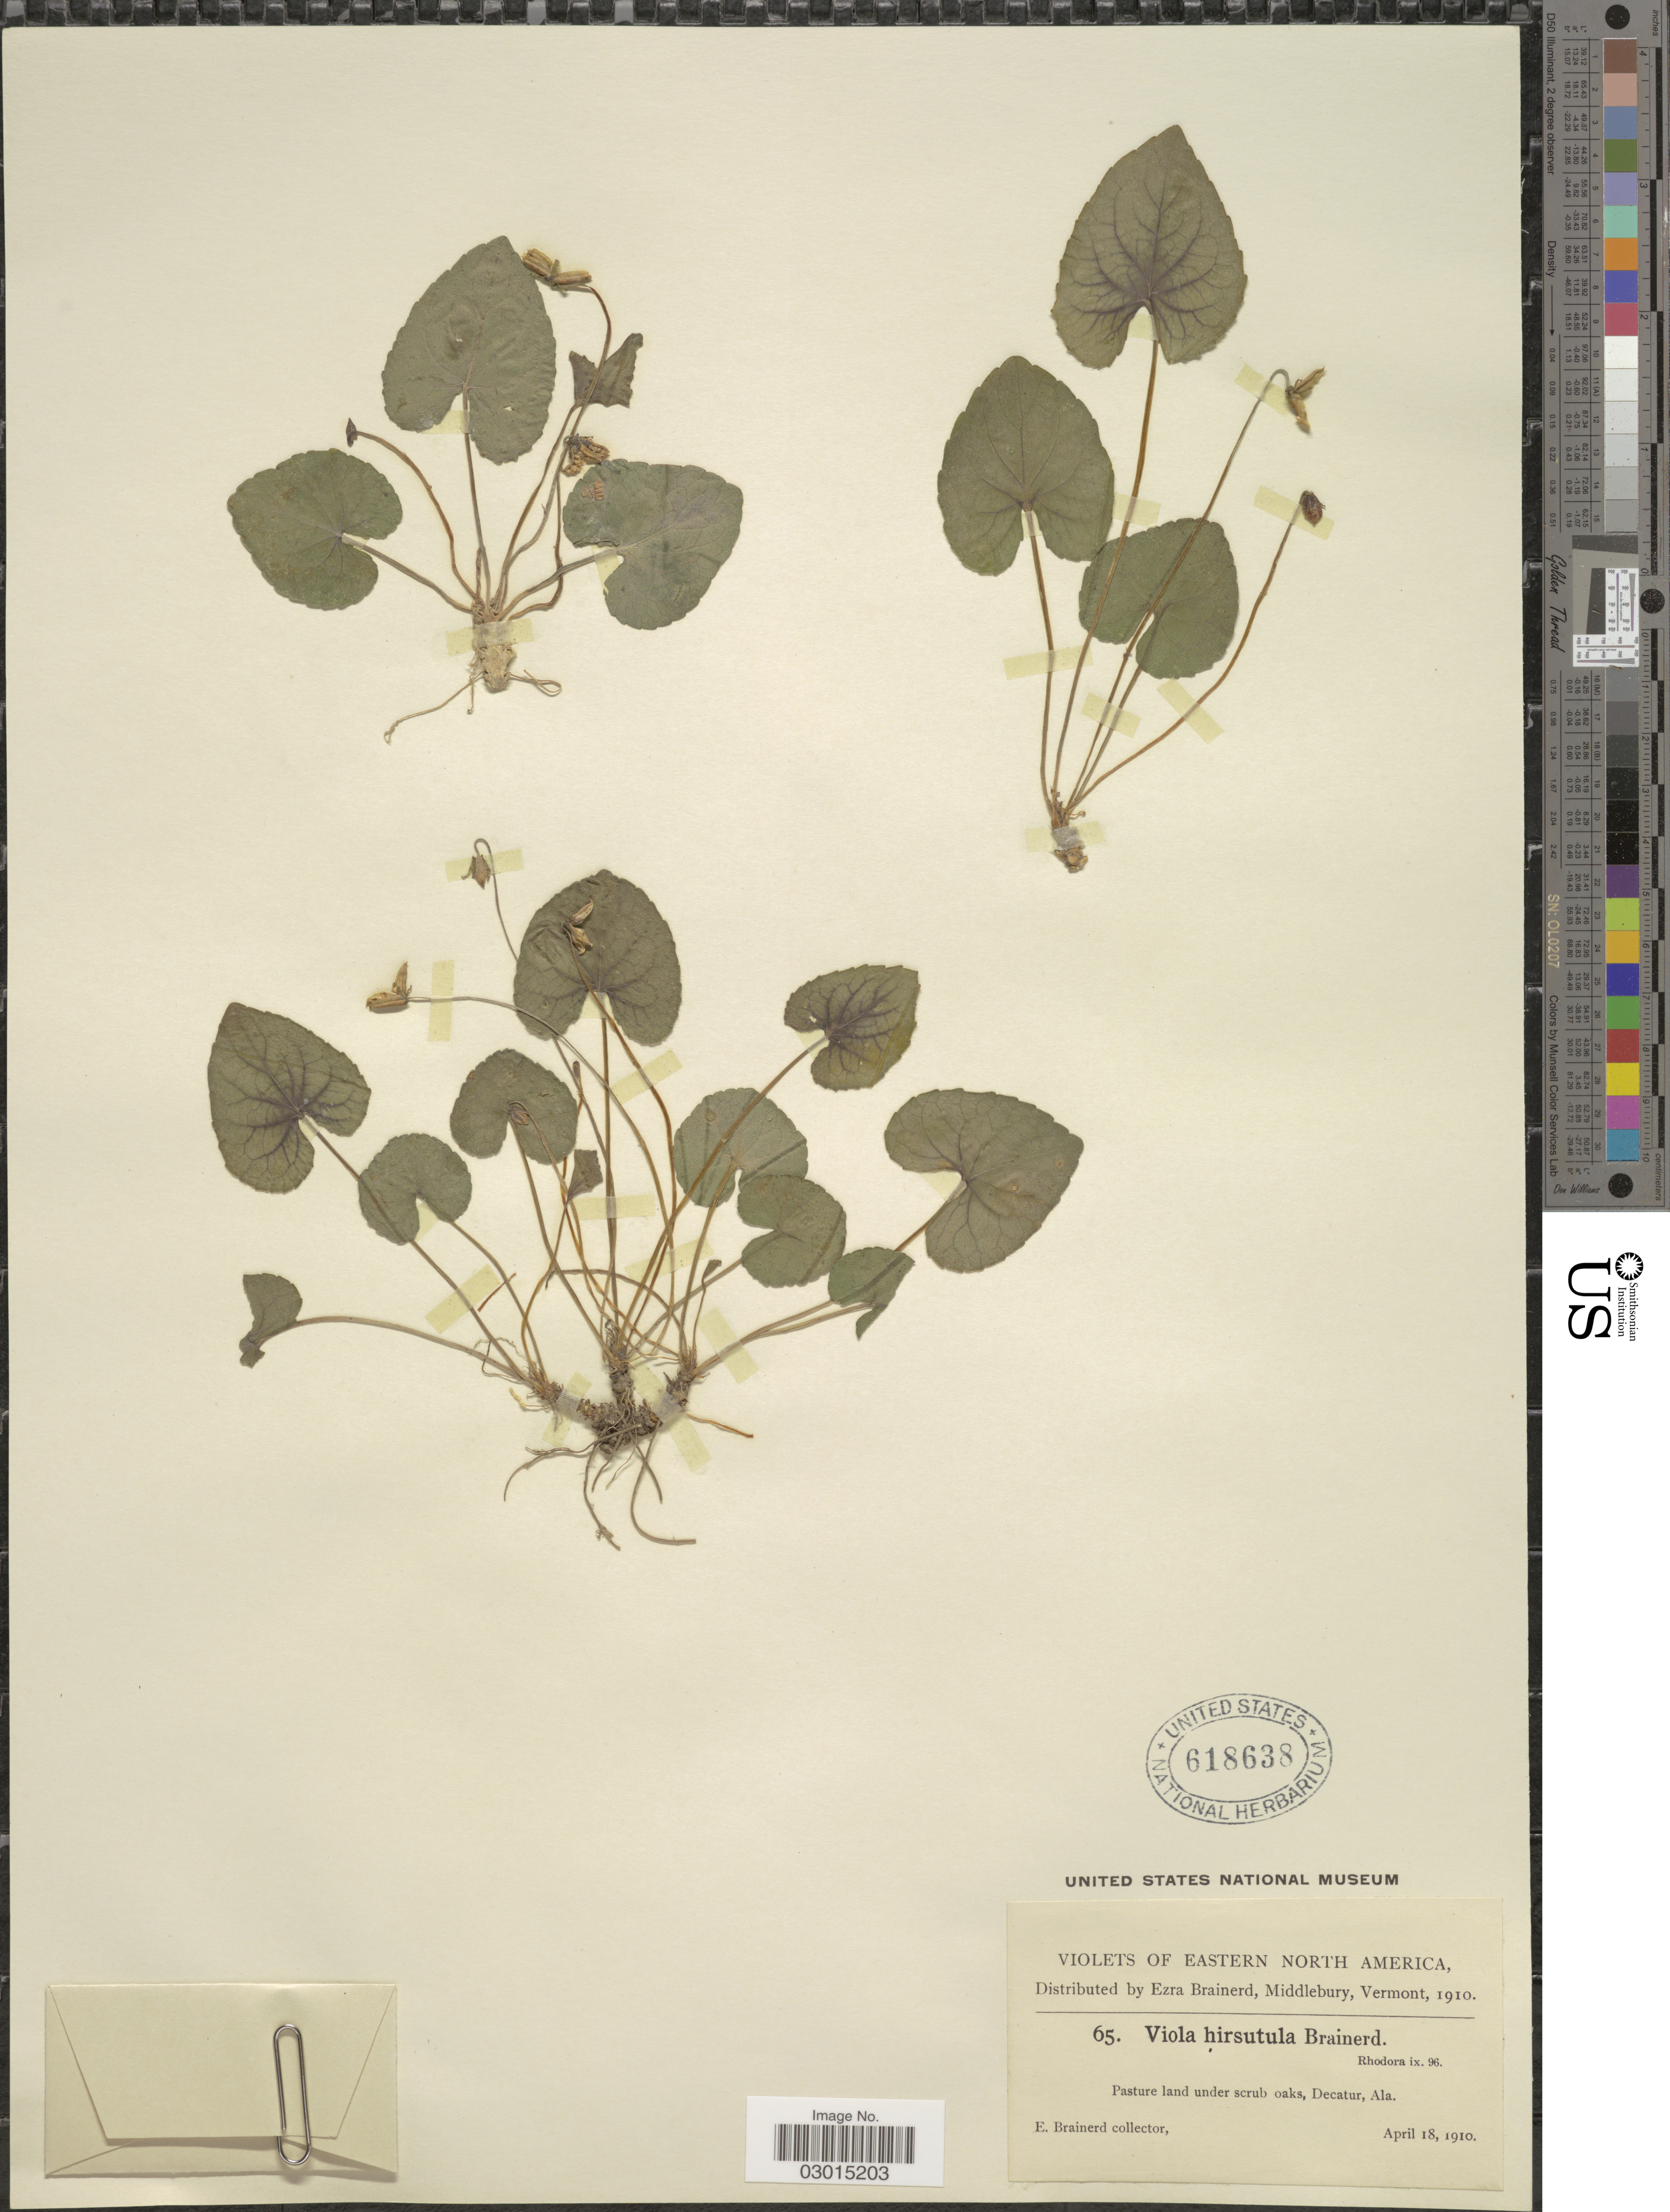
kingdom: Plantae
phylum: Tracheophyta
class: Magnoliopsida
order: Malpighiales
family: Violaceae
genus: Viola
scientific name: Viola hirsutula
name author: Brainerd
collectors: E. Brainerd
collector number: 65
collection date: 1910-04-18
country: United States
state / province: Alabama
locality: Eastern North America. Pasture land under scrub oaks, Decatur, Ala.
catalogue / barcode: US 618638